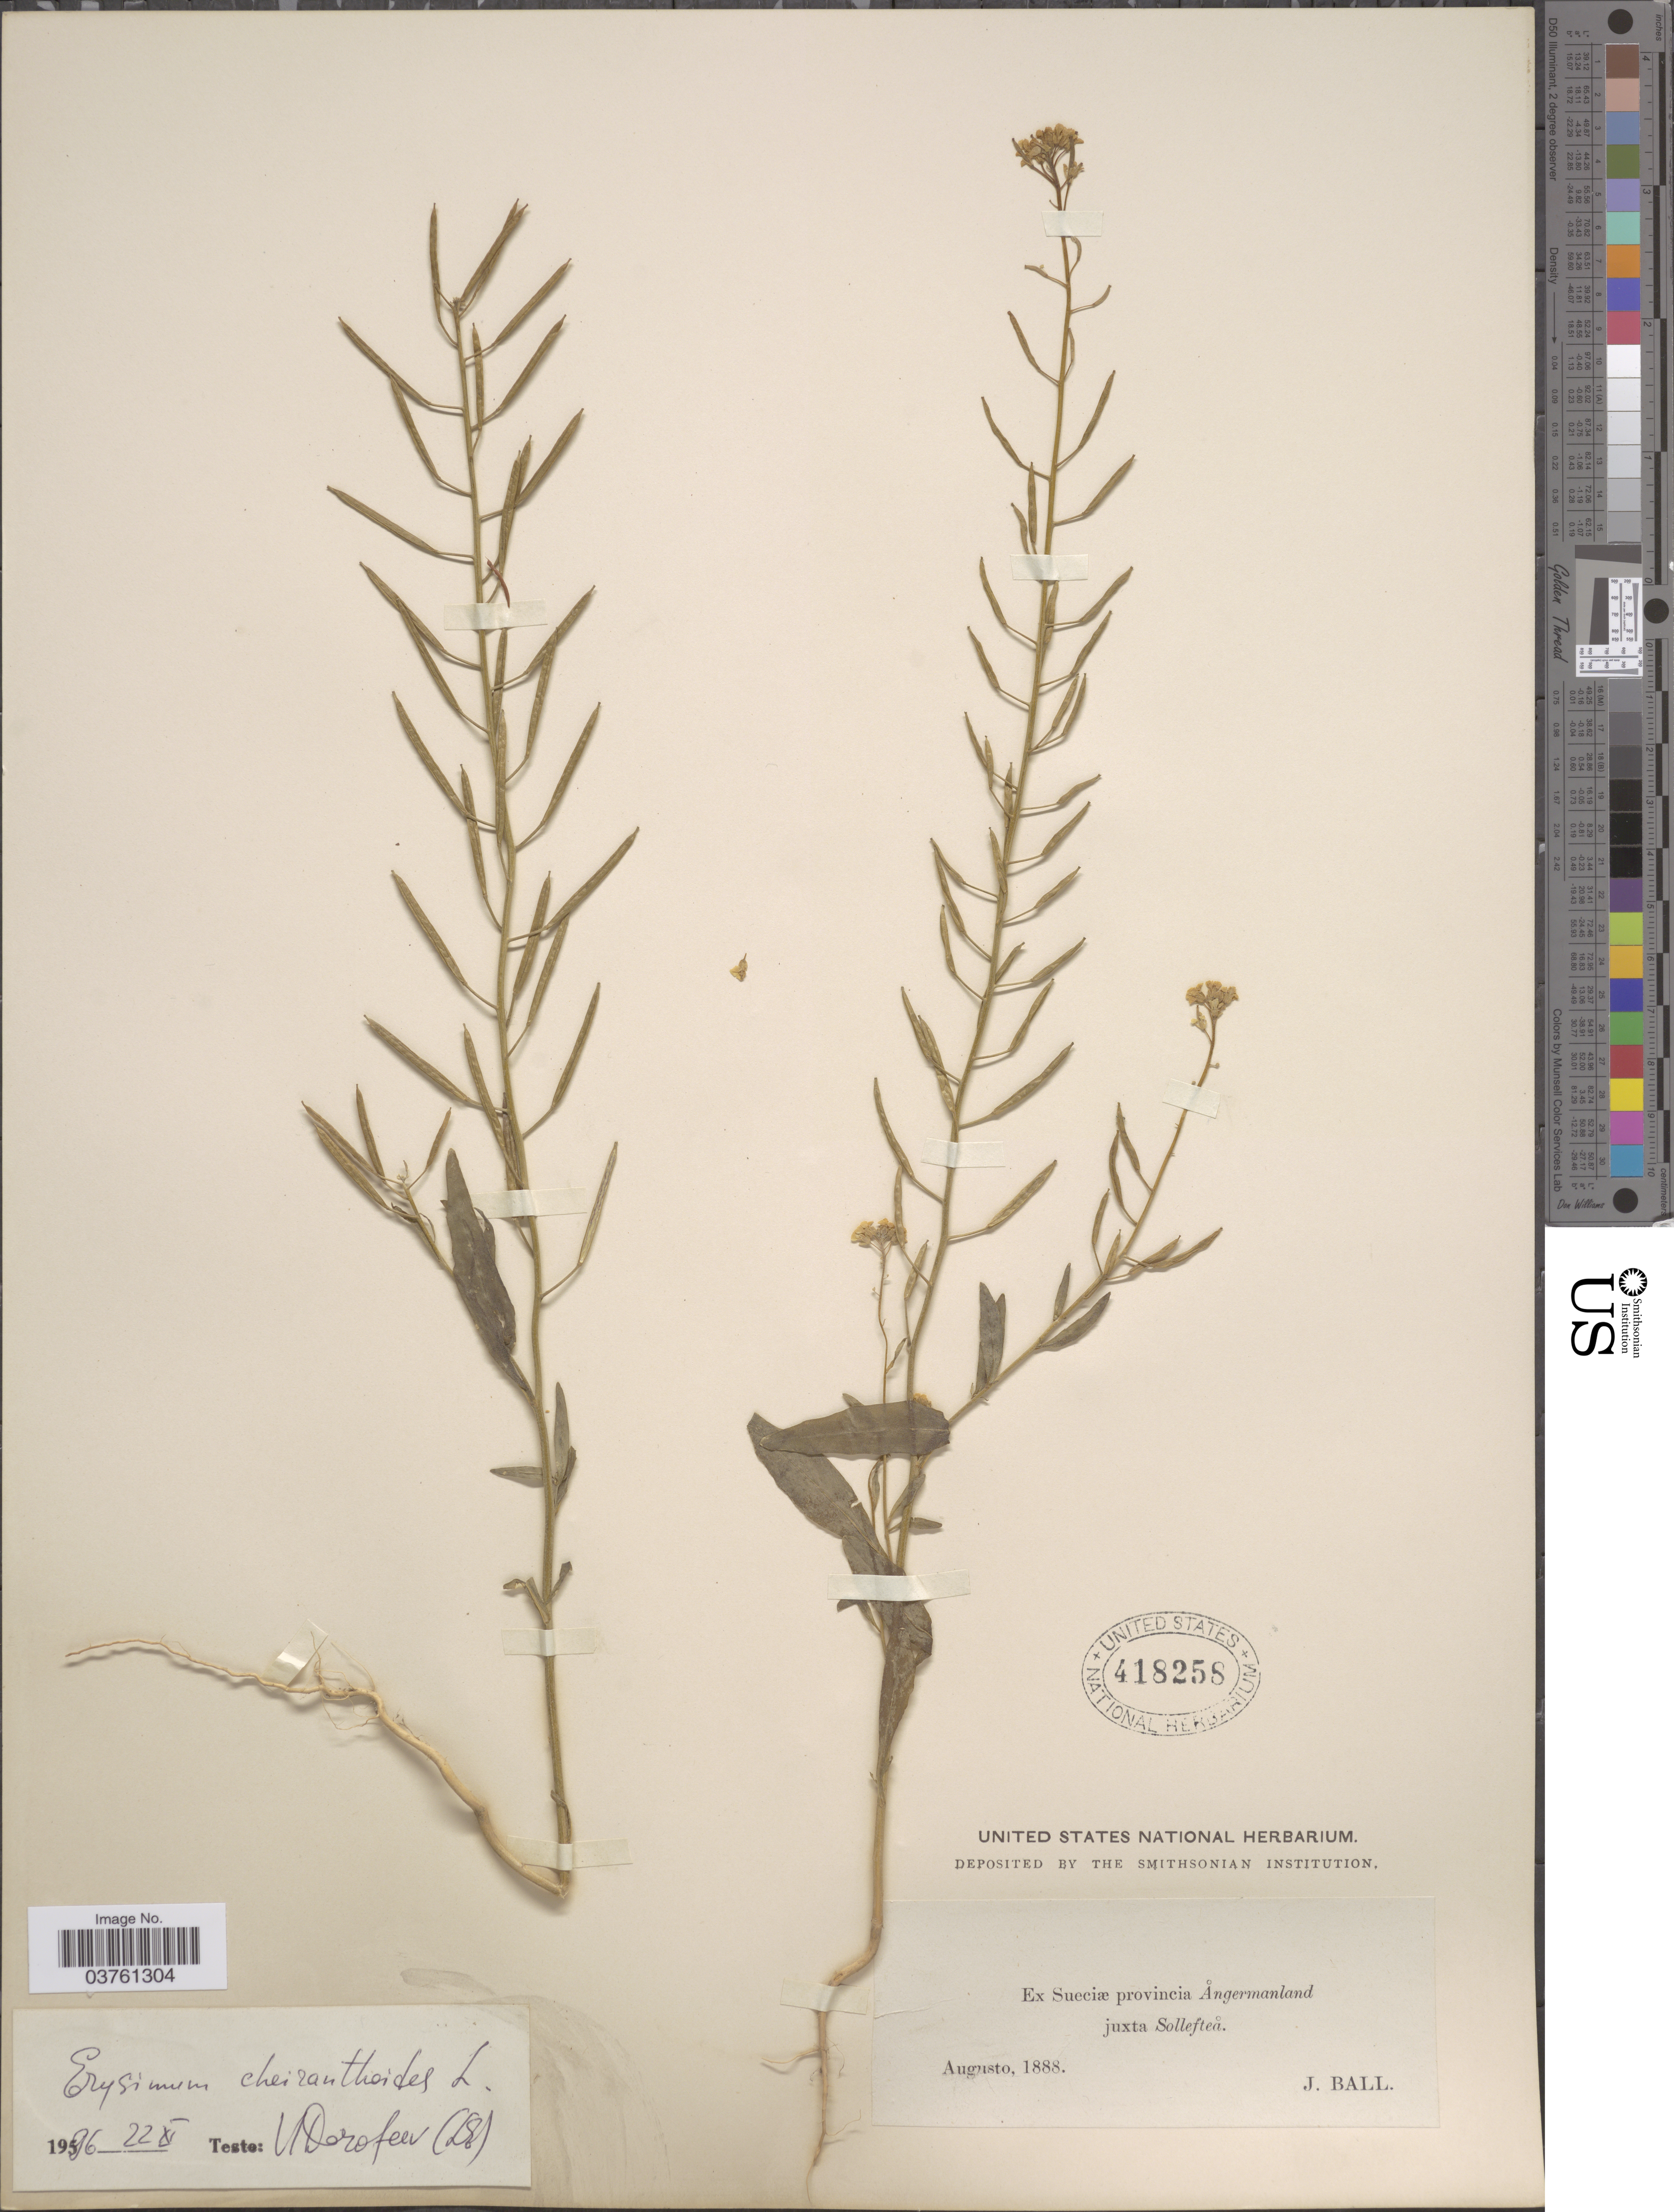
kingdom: Plantae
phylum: Tracheophyta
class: Magnoliopsida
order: Brassicales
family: Brassicaceae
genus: Erysimum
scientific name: Erysimum cheiranthoides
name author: L.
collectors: J. Ball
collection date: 1888-08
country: Sweden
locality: Ex Sueciæ provincia Ångermanland juxta Sollefteå.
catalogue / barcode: US 418258